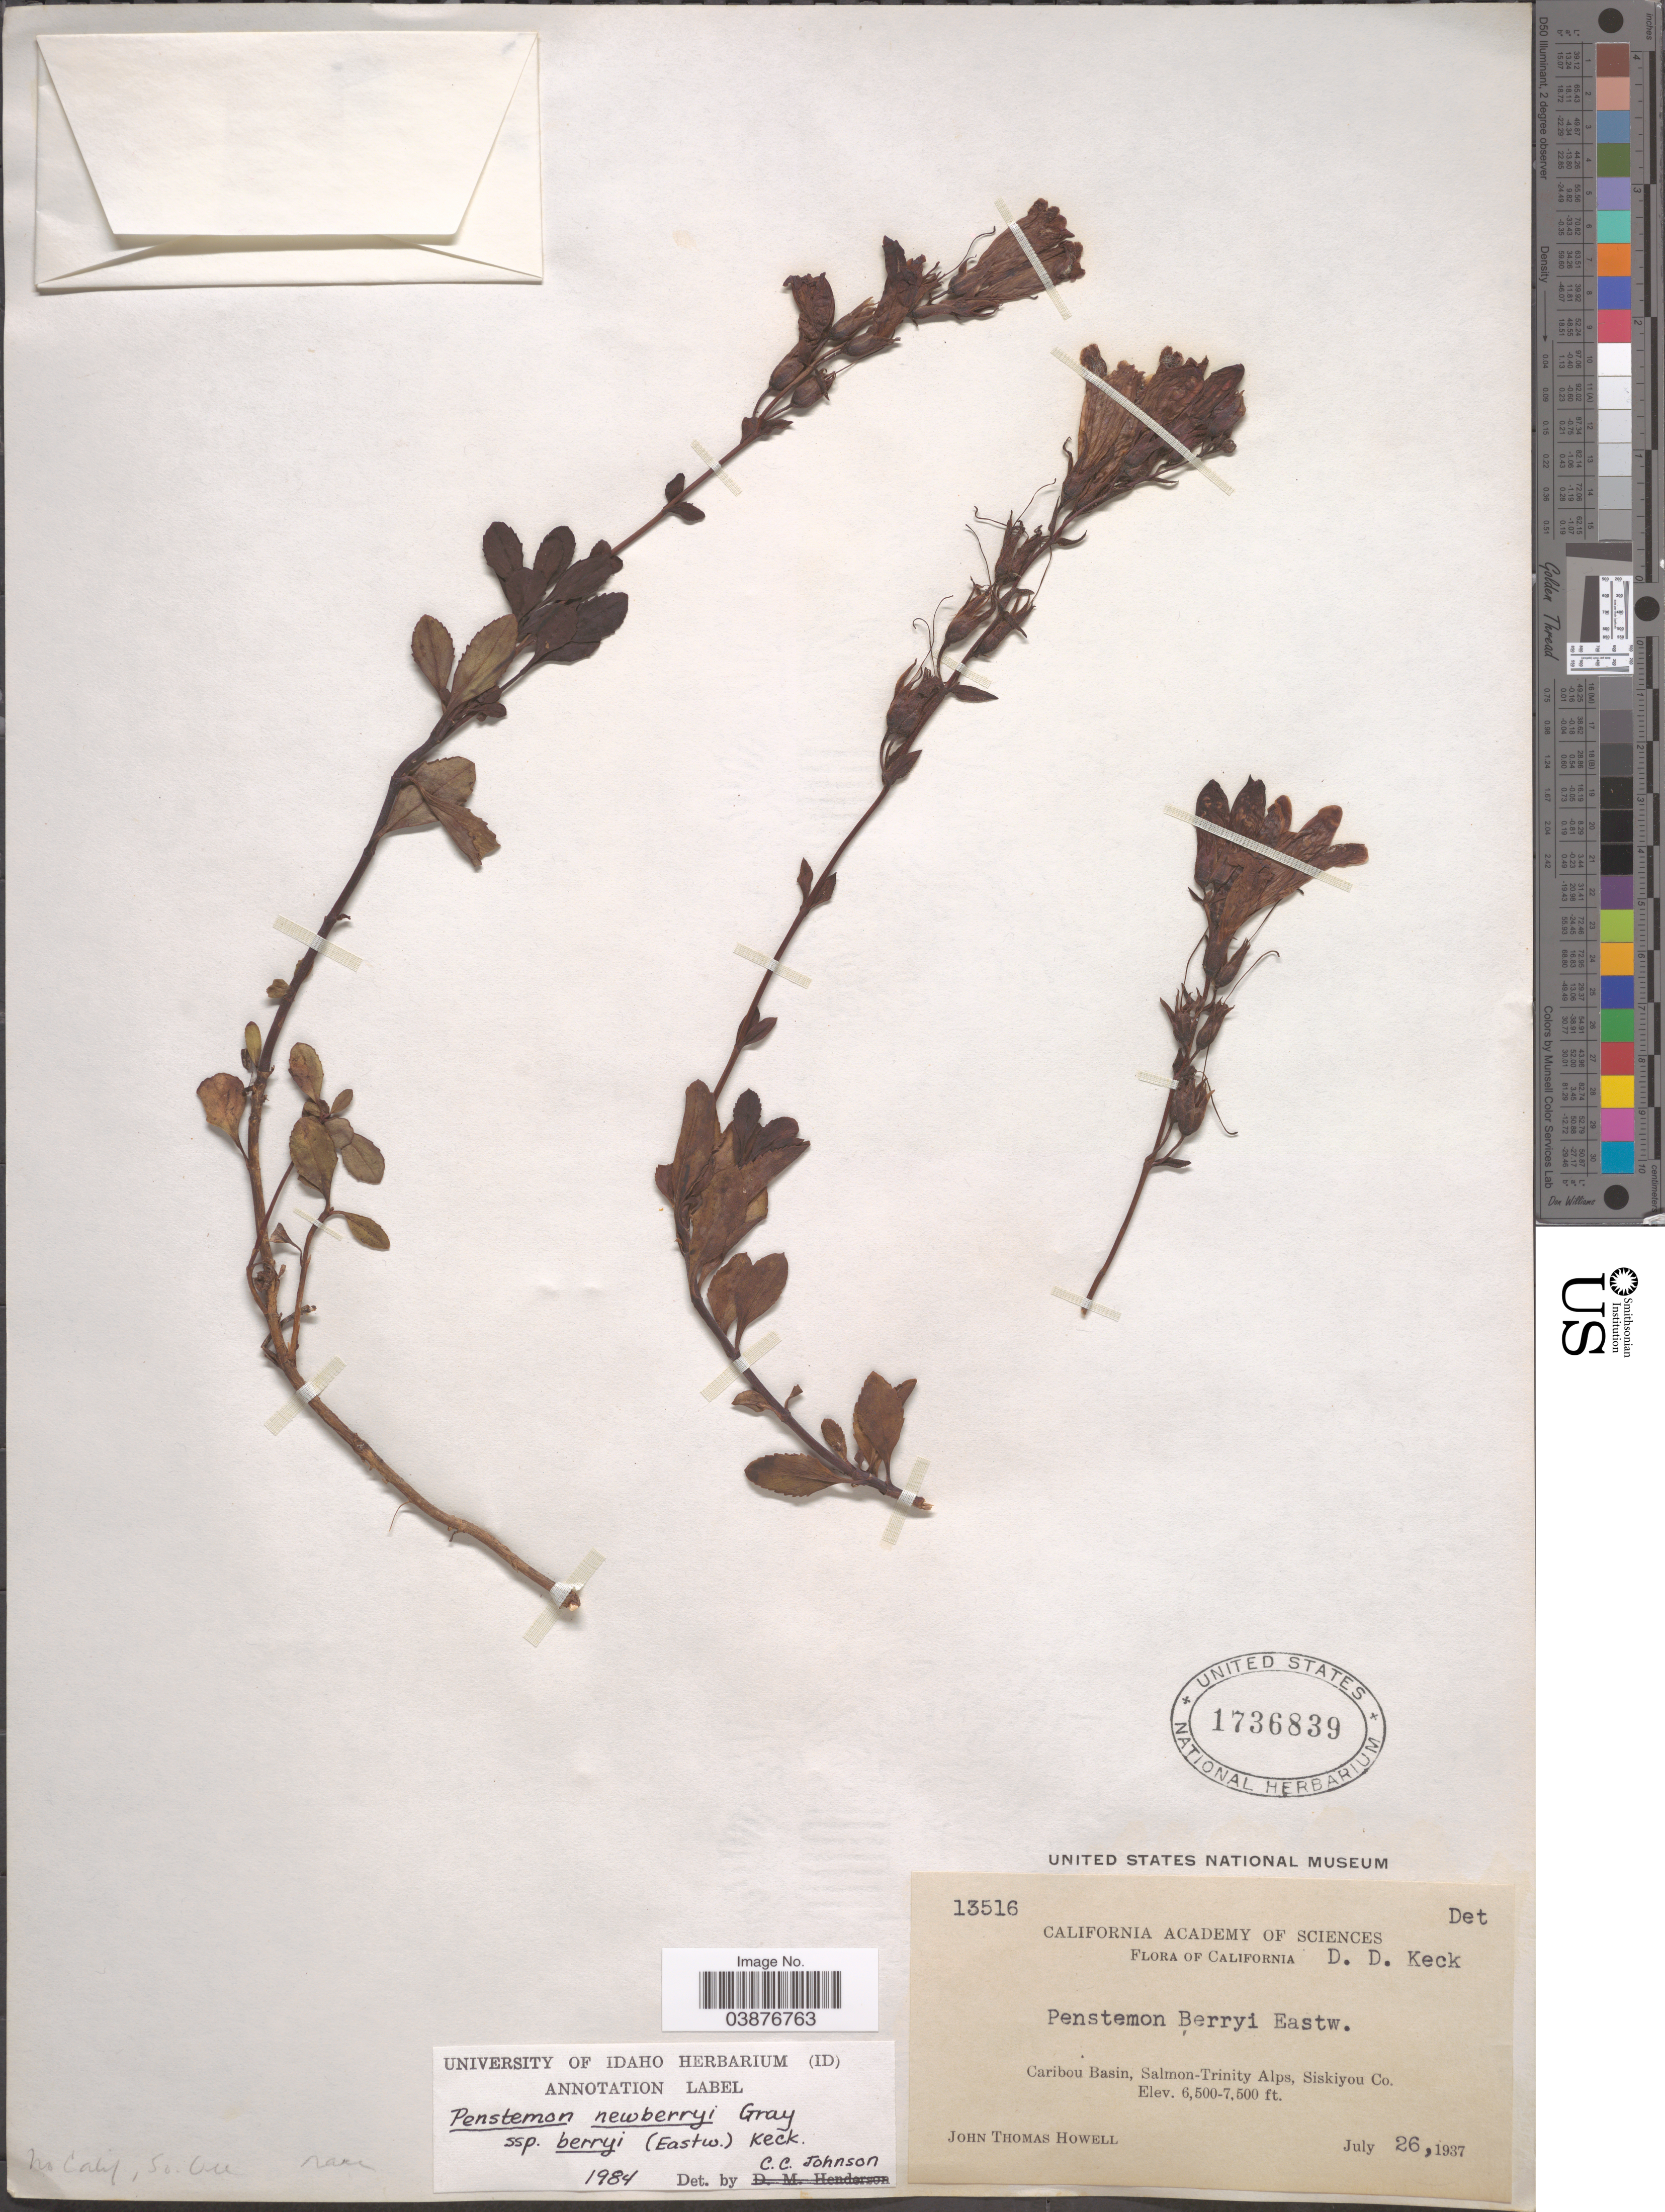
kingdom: Plantae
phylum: Tracheophyta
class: Magnoliopsida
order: Lamiales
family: Plantaginaceae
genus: Penstemon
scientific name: Penstemon newberryi var. berryi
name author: (Eastw.) N.H. Holmgren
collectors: J. T. Howell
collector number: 13516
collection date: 1937-07-26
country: United States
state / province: California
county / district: Siskiyou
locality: Caribou Basin, Salmon-Trinity Alps, Siskiyou Co.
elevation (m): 1981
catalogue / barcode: US 1736839